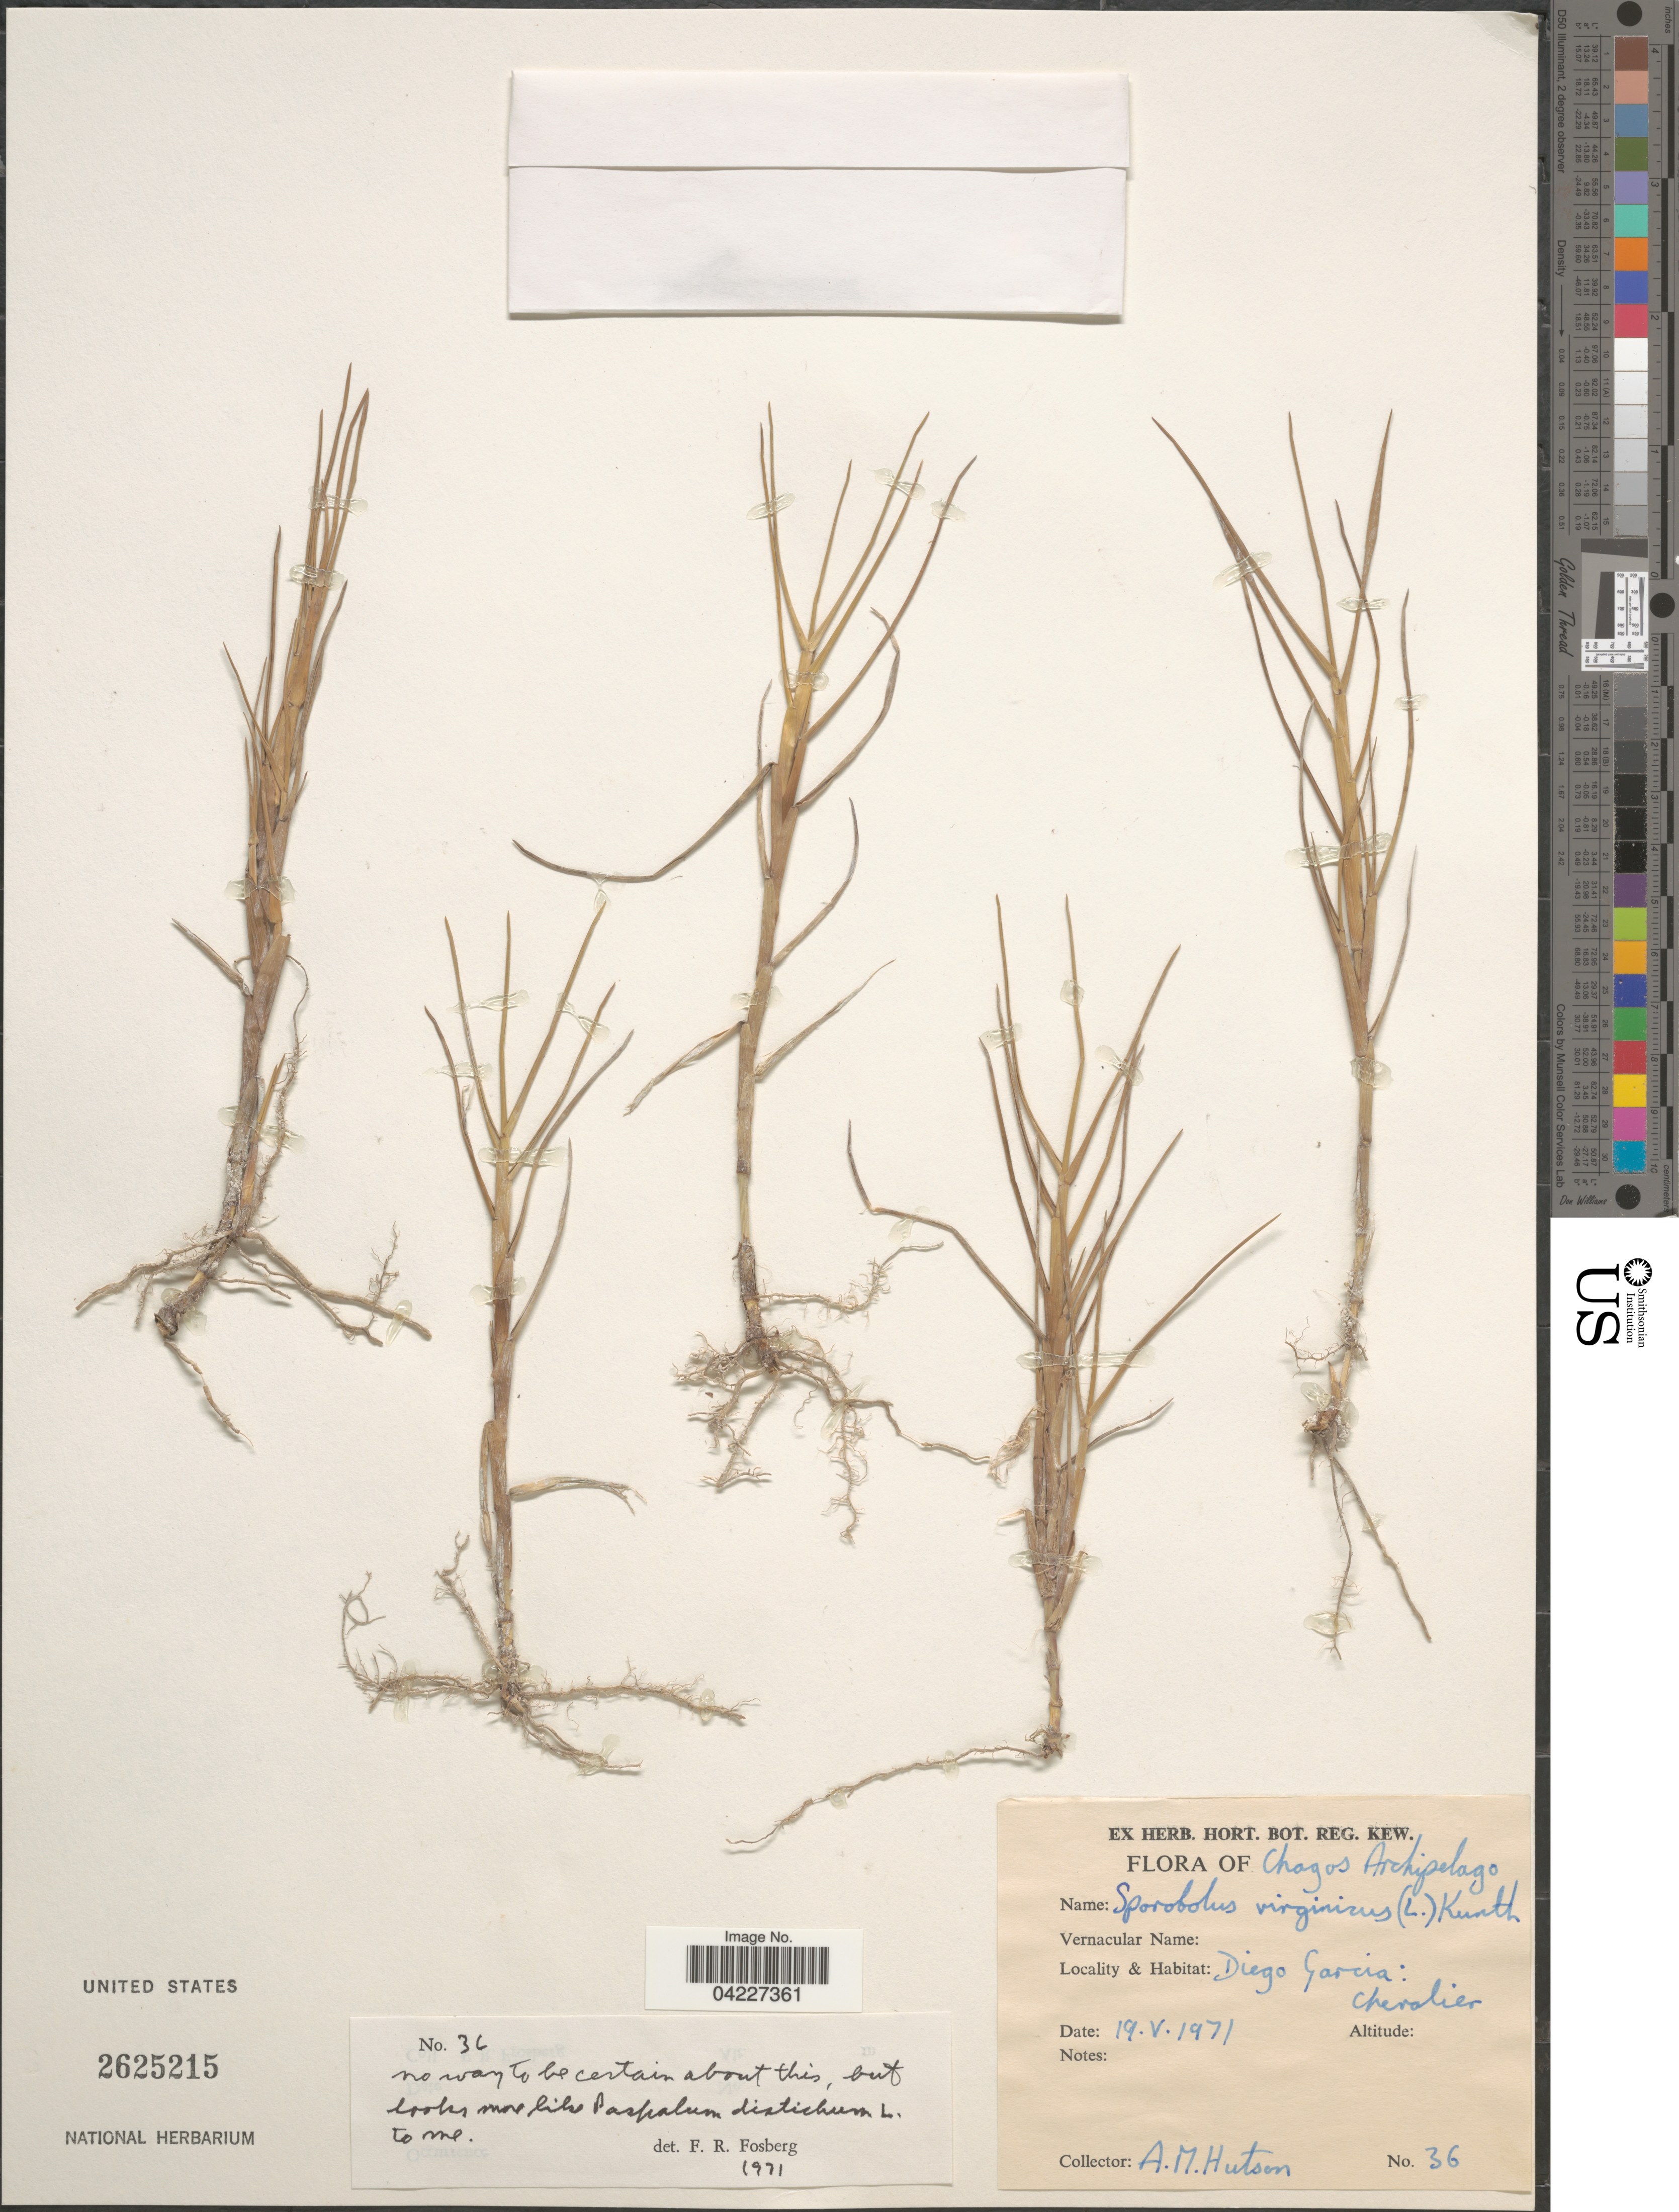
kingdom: Plantae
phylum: Tracheophyta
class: Liliopsida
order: Poales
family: Poaceae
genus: Paspalum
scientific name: Paspalum paspalodes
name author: (Michx.) Scribn.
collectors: A. Hutson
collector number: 36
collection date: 1971-05-19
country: British Indian Ocean Territory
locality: Chagos Archipelago. Diego Garcia: Chevalier.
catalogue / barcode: US 2625215